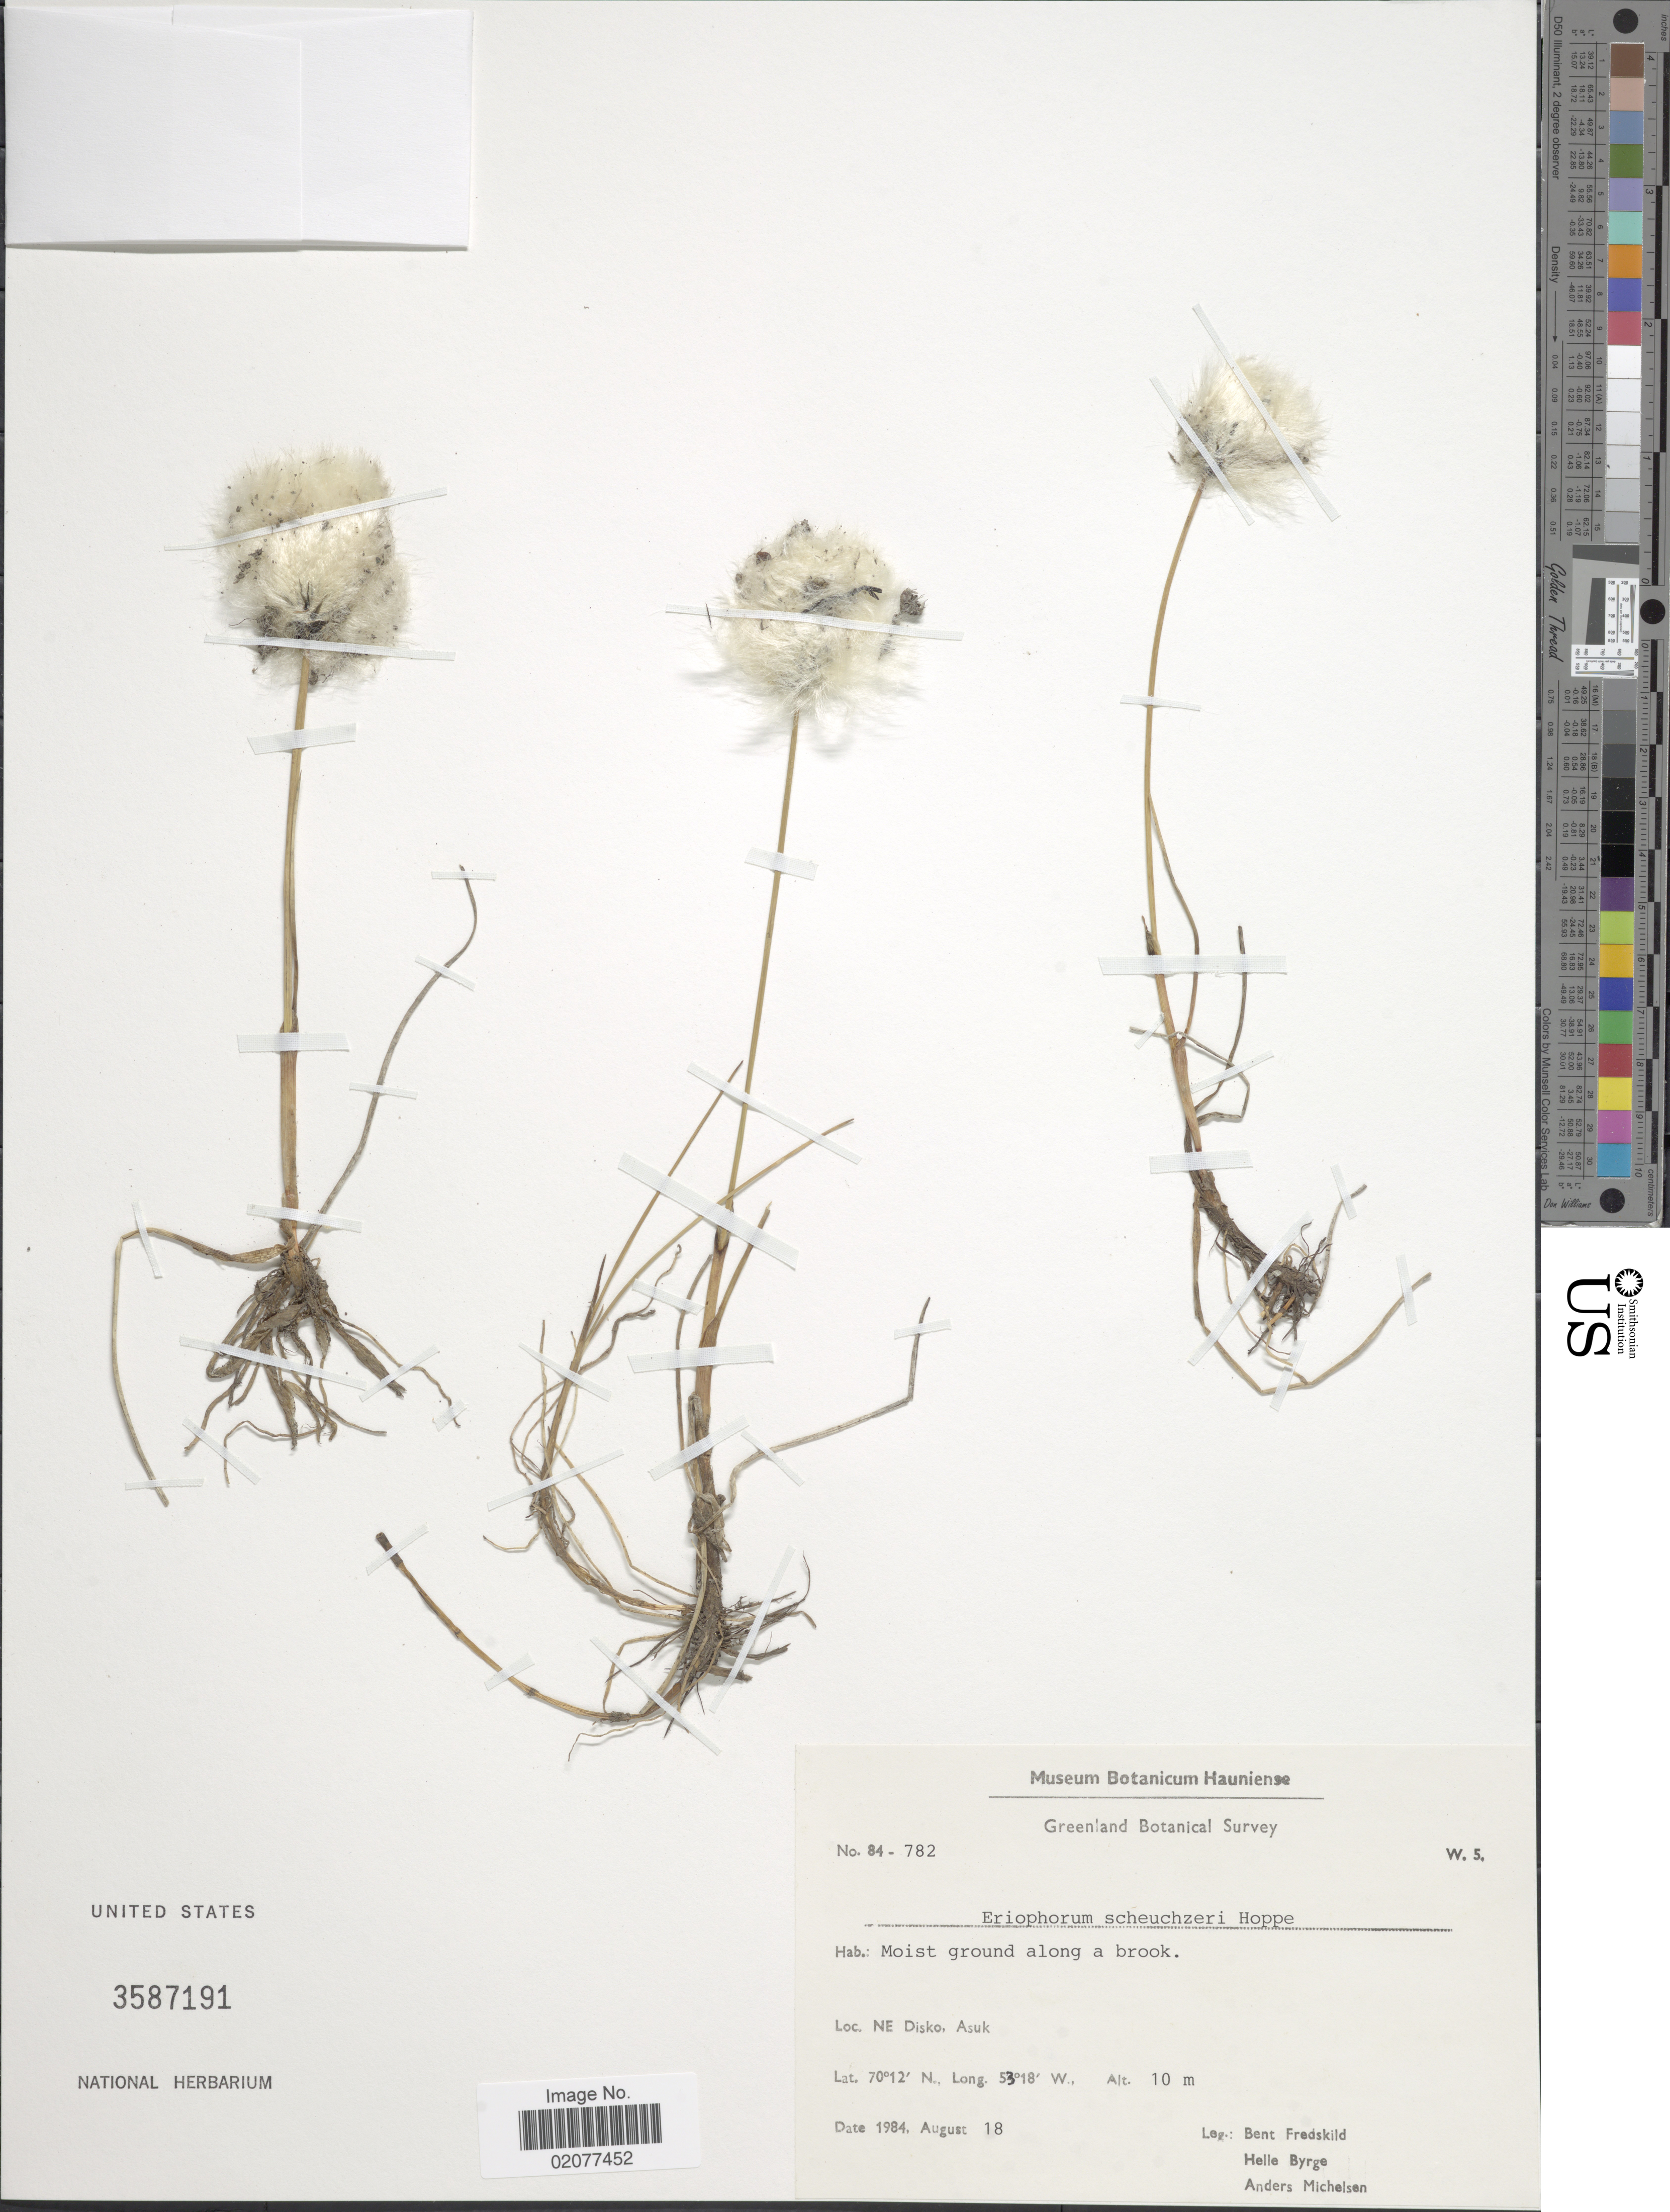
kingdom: Plantae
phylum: Tracheophyta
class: Liliopsida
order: Poales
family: Cyperaceae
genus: Eriophorum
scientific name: Eriophorum scheuchzeri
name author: Hoppe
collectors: B. Fredskild, H. Byrge & A. Michelsen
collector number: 84-782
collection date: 1984-08-18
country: Greenland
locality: NE Disko, Asuk.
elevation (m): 10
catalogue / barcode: US 3587191